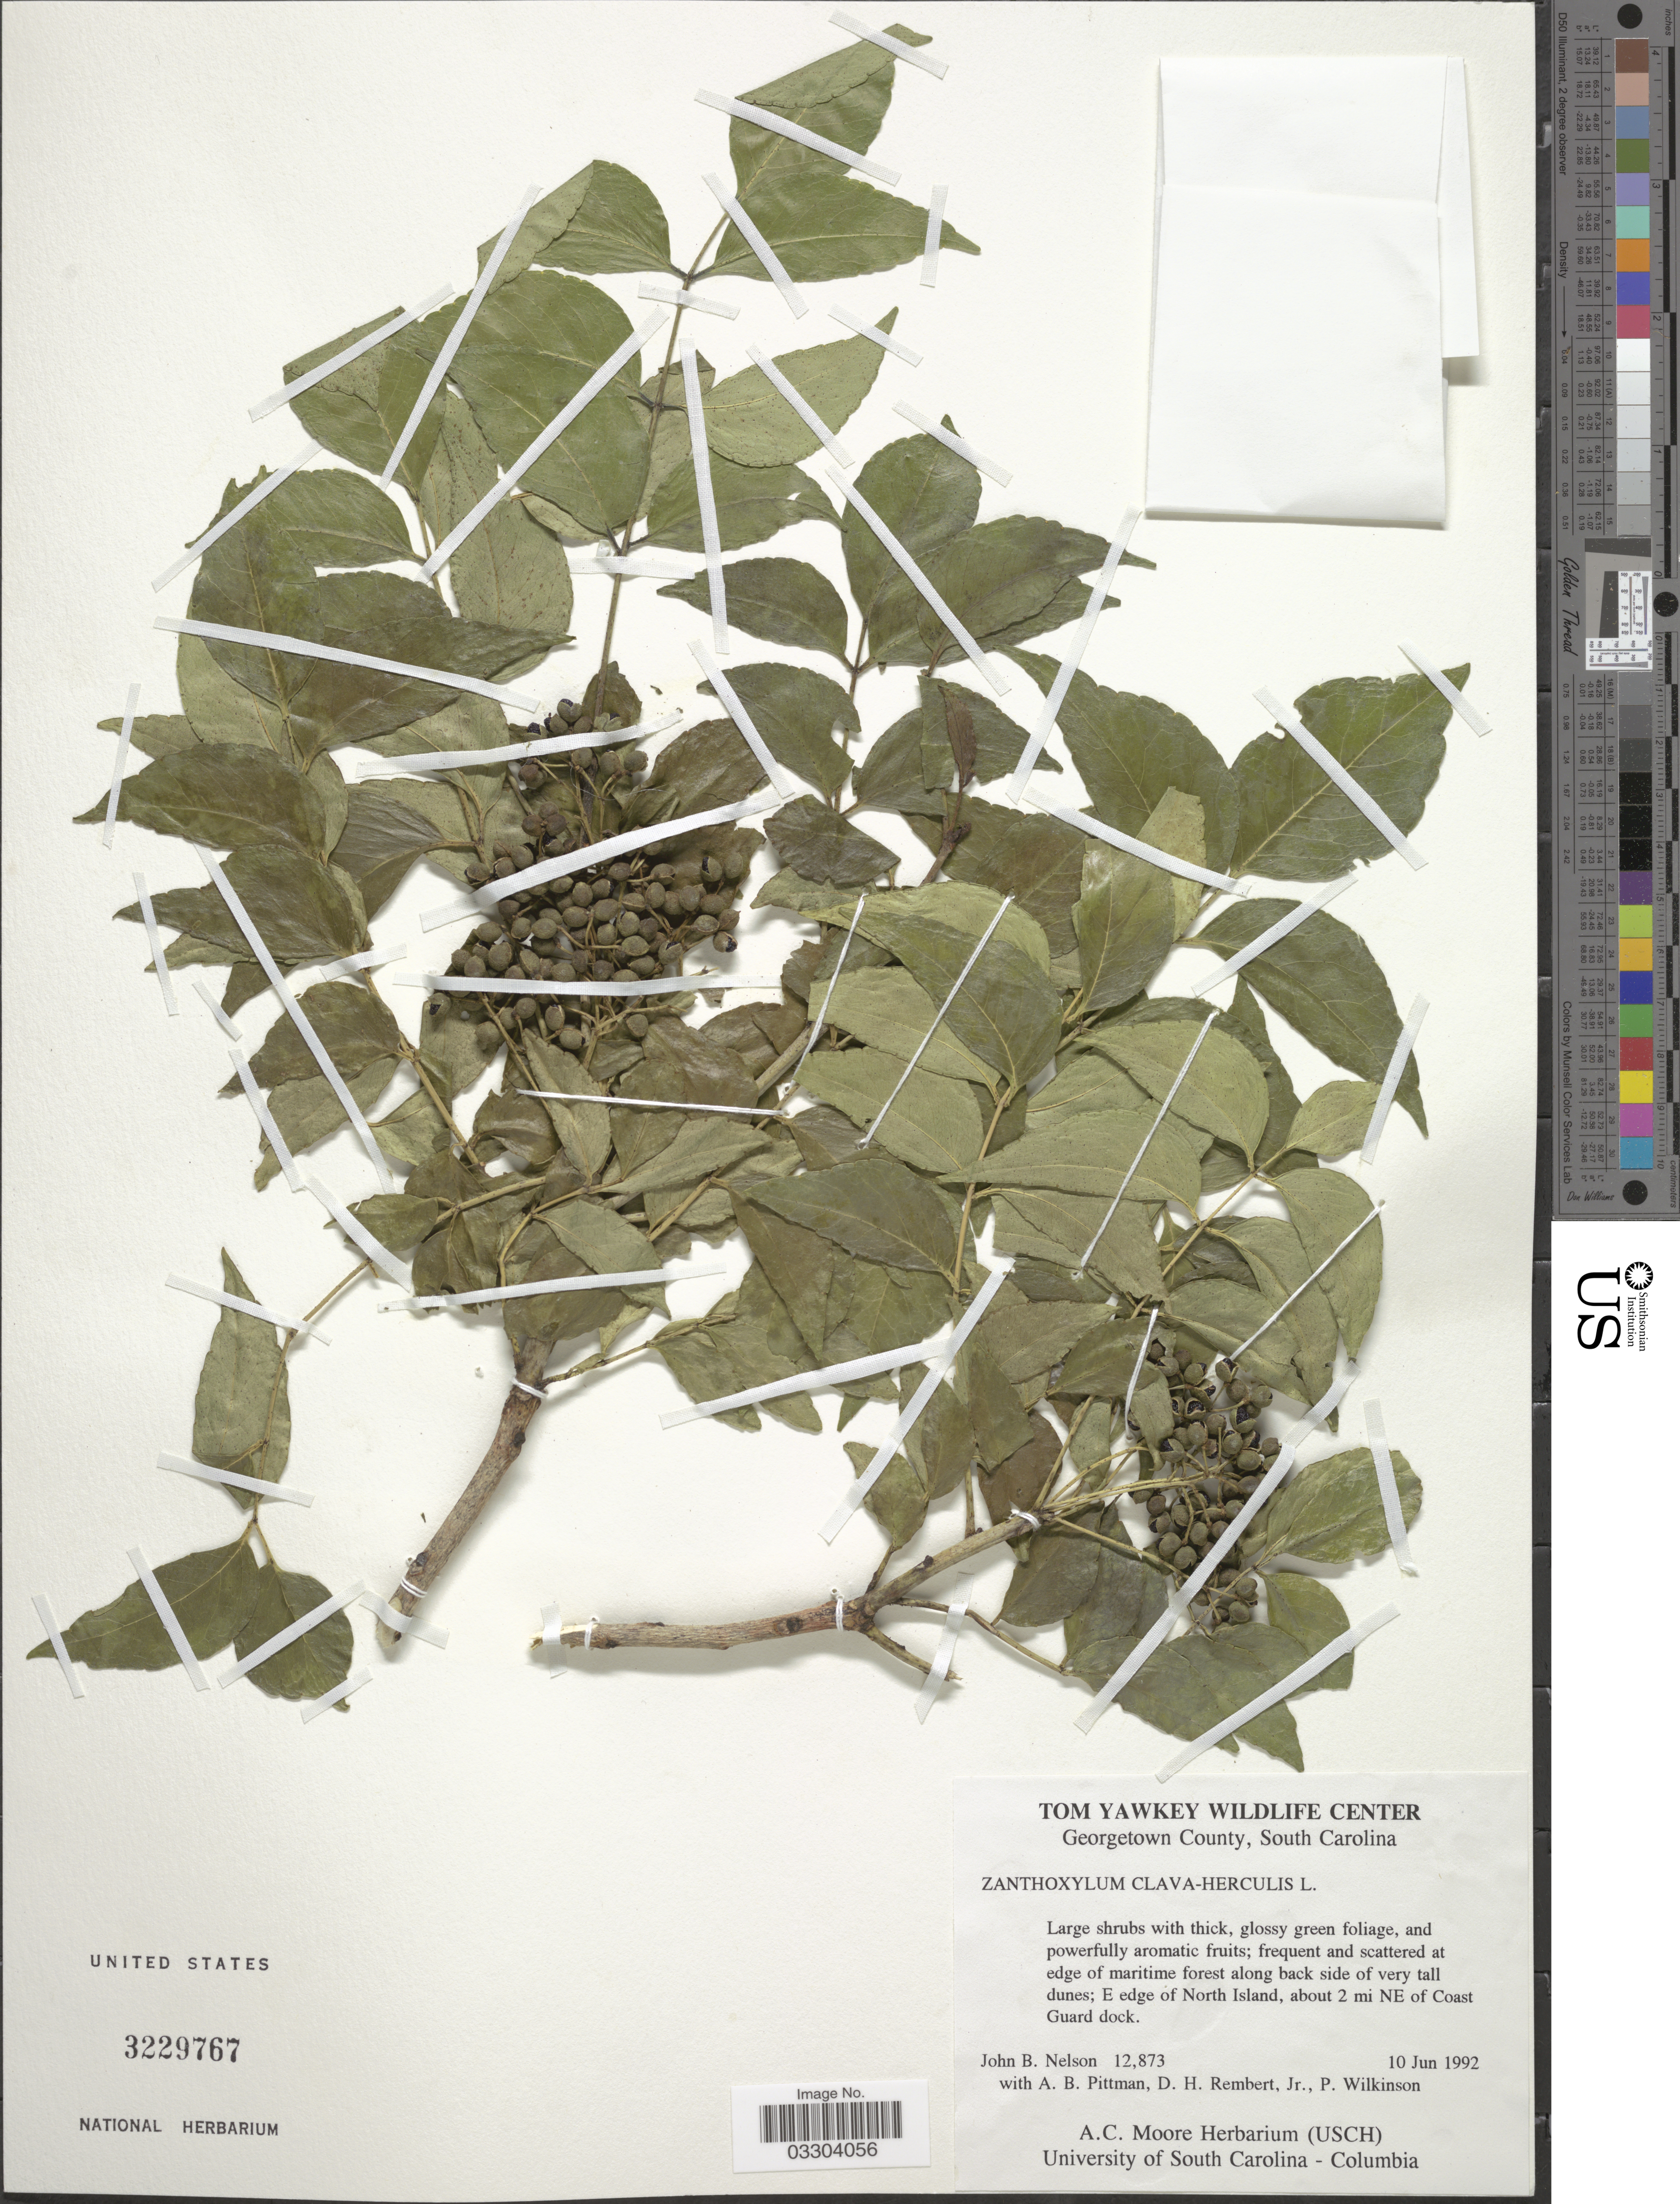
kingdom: Plantae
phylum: Tracheophyta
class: Magnoliopsida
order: Sapindales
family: Rutaceae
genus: Zanthoxylum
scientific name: Zanthoxylum clava-herculis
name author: L.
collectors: J. B. Nelson, A. B. Pittman, D. Rembert & P. Wilkinson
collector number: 12873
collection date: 1992-06-10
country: United States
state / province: South Carolina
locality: Tom Yawkey Wildlife Center. Georgetown County. E edge of North Island, about 2 mi NE of Coast Guard dock.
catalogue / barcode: US 3229767